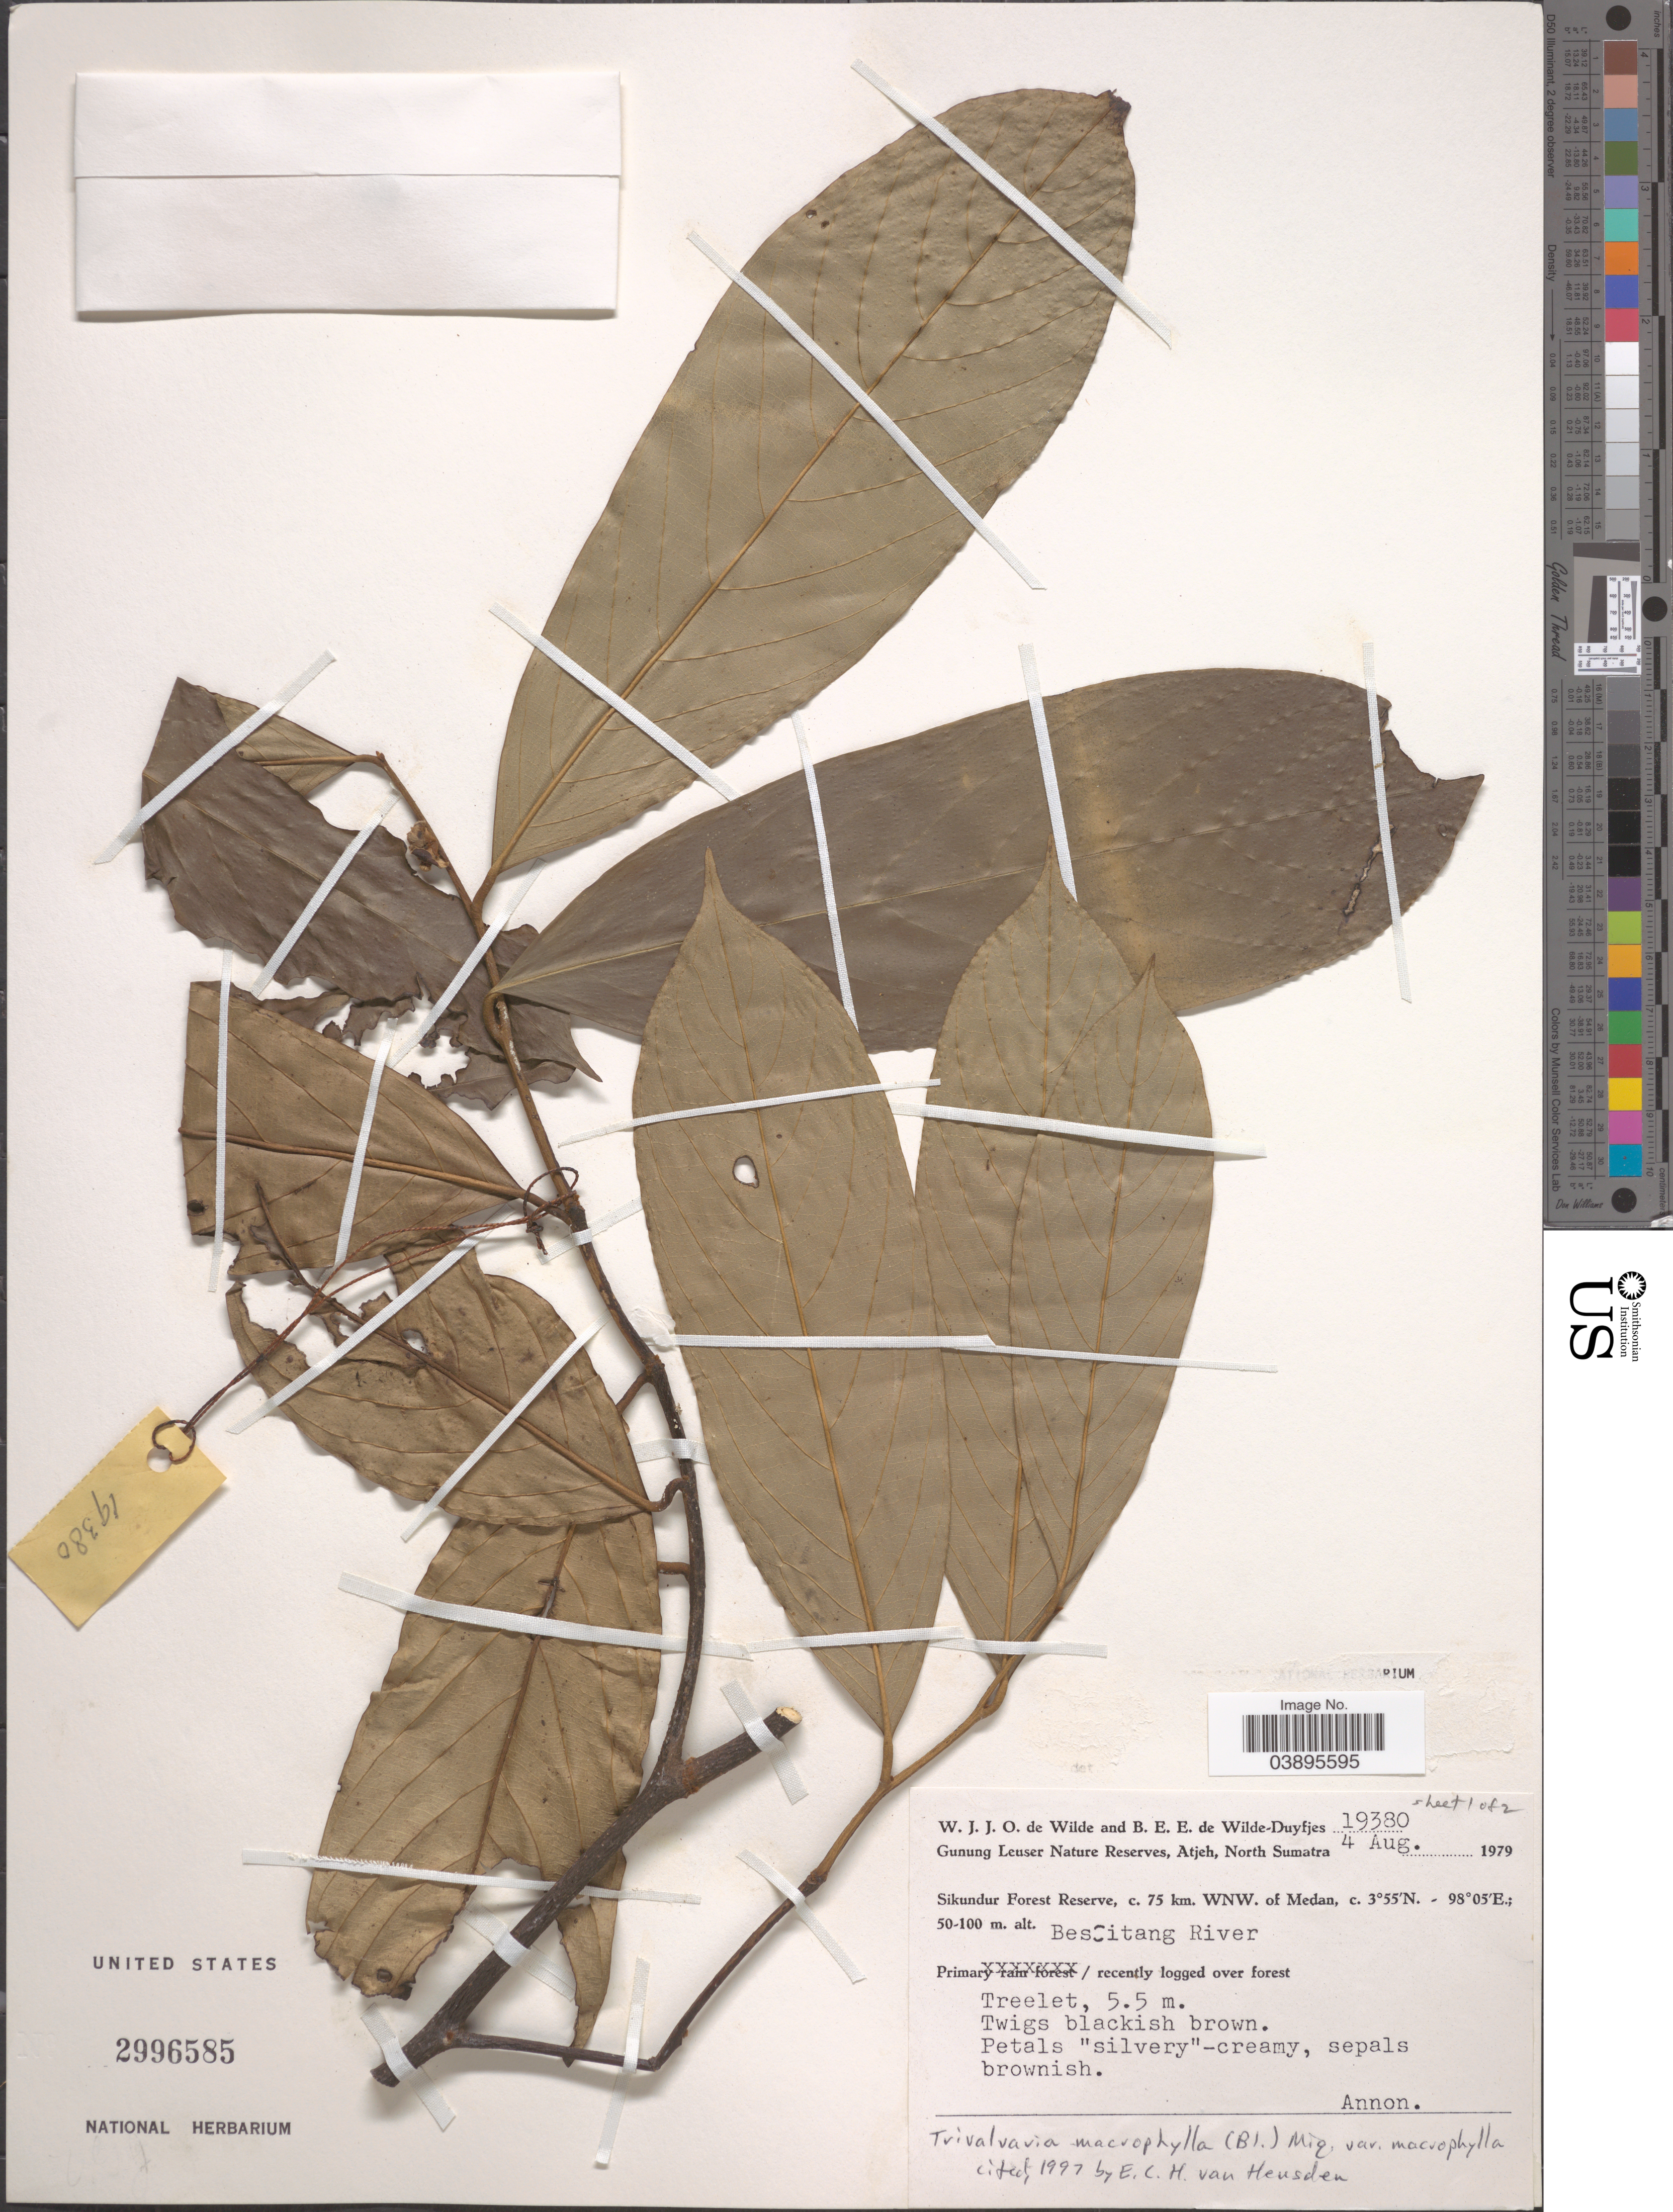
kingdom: Plantae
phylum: Tracheophyta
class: Magnoliopsida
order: Magnoliales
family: Annonaceae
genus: Trivalvaria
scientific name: Trivalvaria macrophylla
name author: (Blume) Miq.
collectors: W. J. de Wilde & B. E. de Wilde-Duyfjes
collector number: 19380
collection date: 1979-08-04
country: Indonesia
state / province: Sumatra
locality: Gunung Leuser Nature Reserve, Atjeh, North Sumatra. Sikundur Forest Reserve, c. 75 km. WNW. of Medan. Bessitang [interpreted] River.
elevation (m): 50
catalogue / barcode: US 2996585